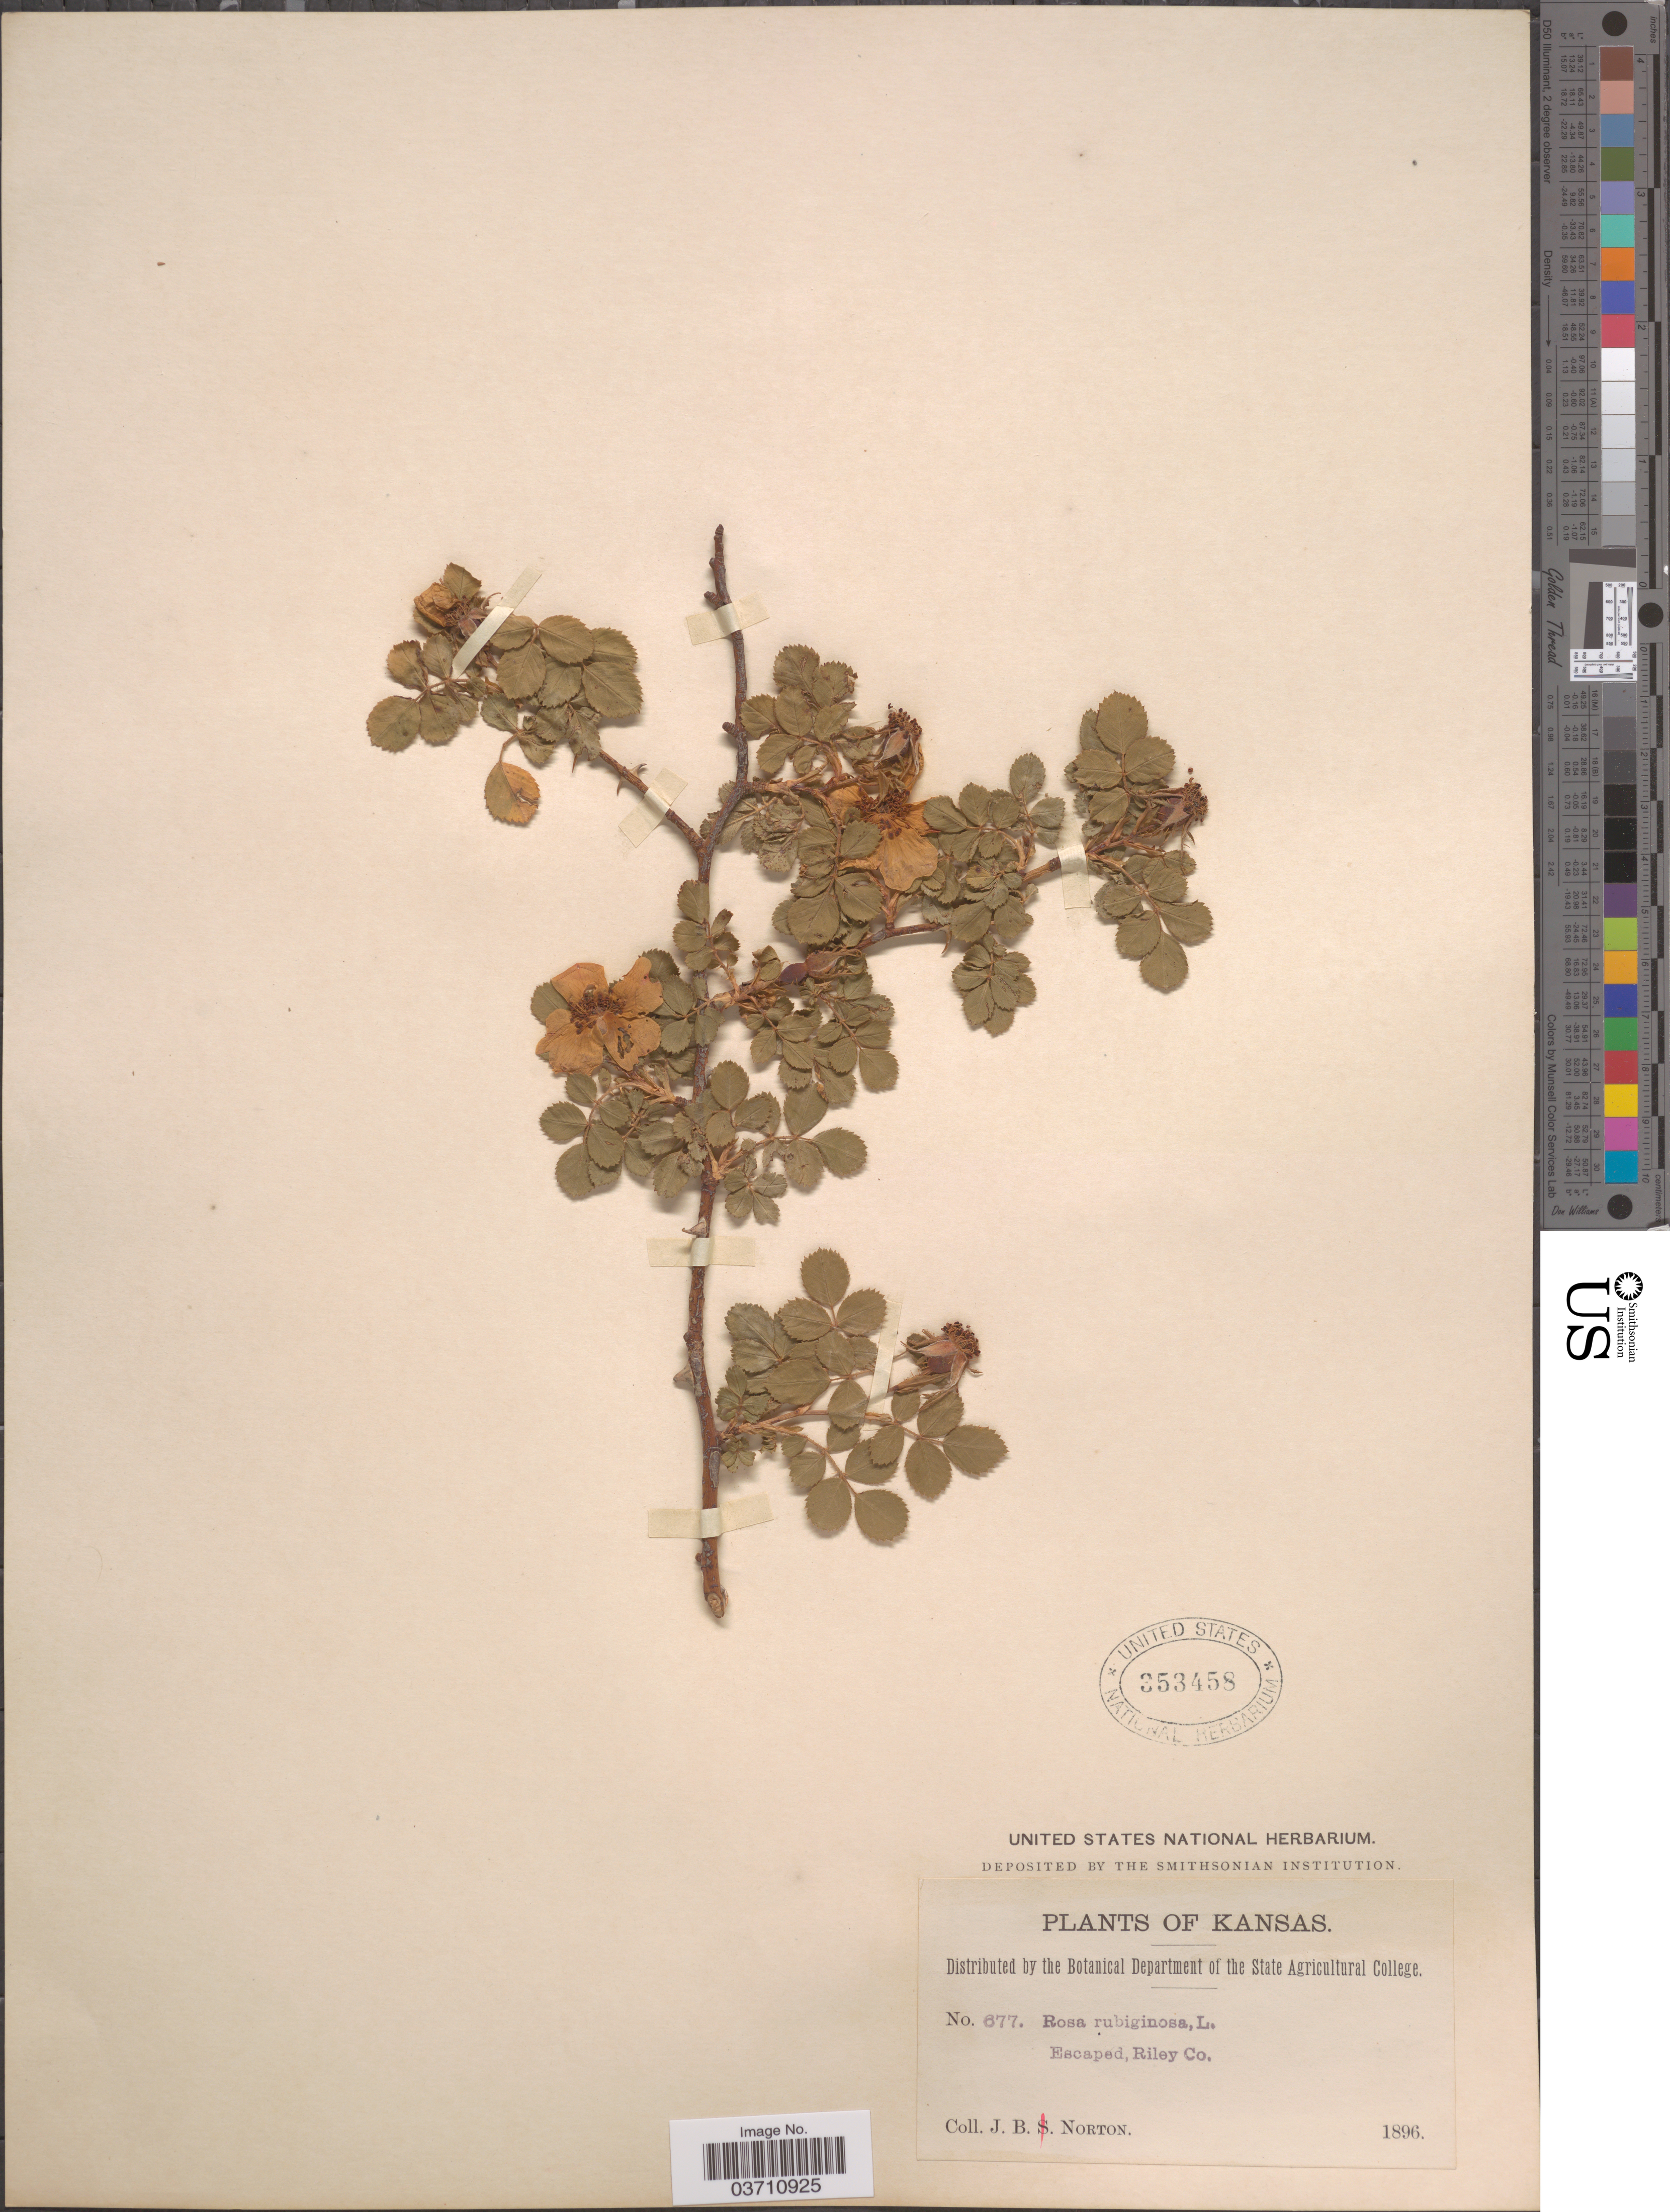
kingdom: Plantae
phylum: Tracheophyta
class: Magnoliopsida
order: Rosales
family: Rosaceae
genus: Rosa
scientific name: Rosa eglanteria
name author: L.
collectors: J. B. Norton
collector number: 677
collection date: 1896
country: United States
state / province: Kansas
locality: Riley Co.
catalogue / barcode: US 353458